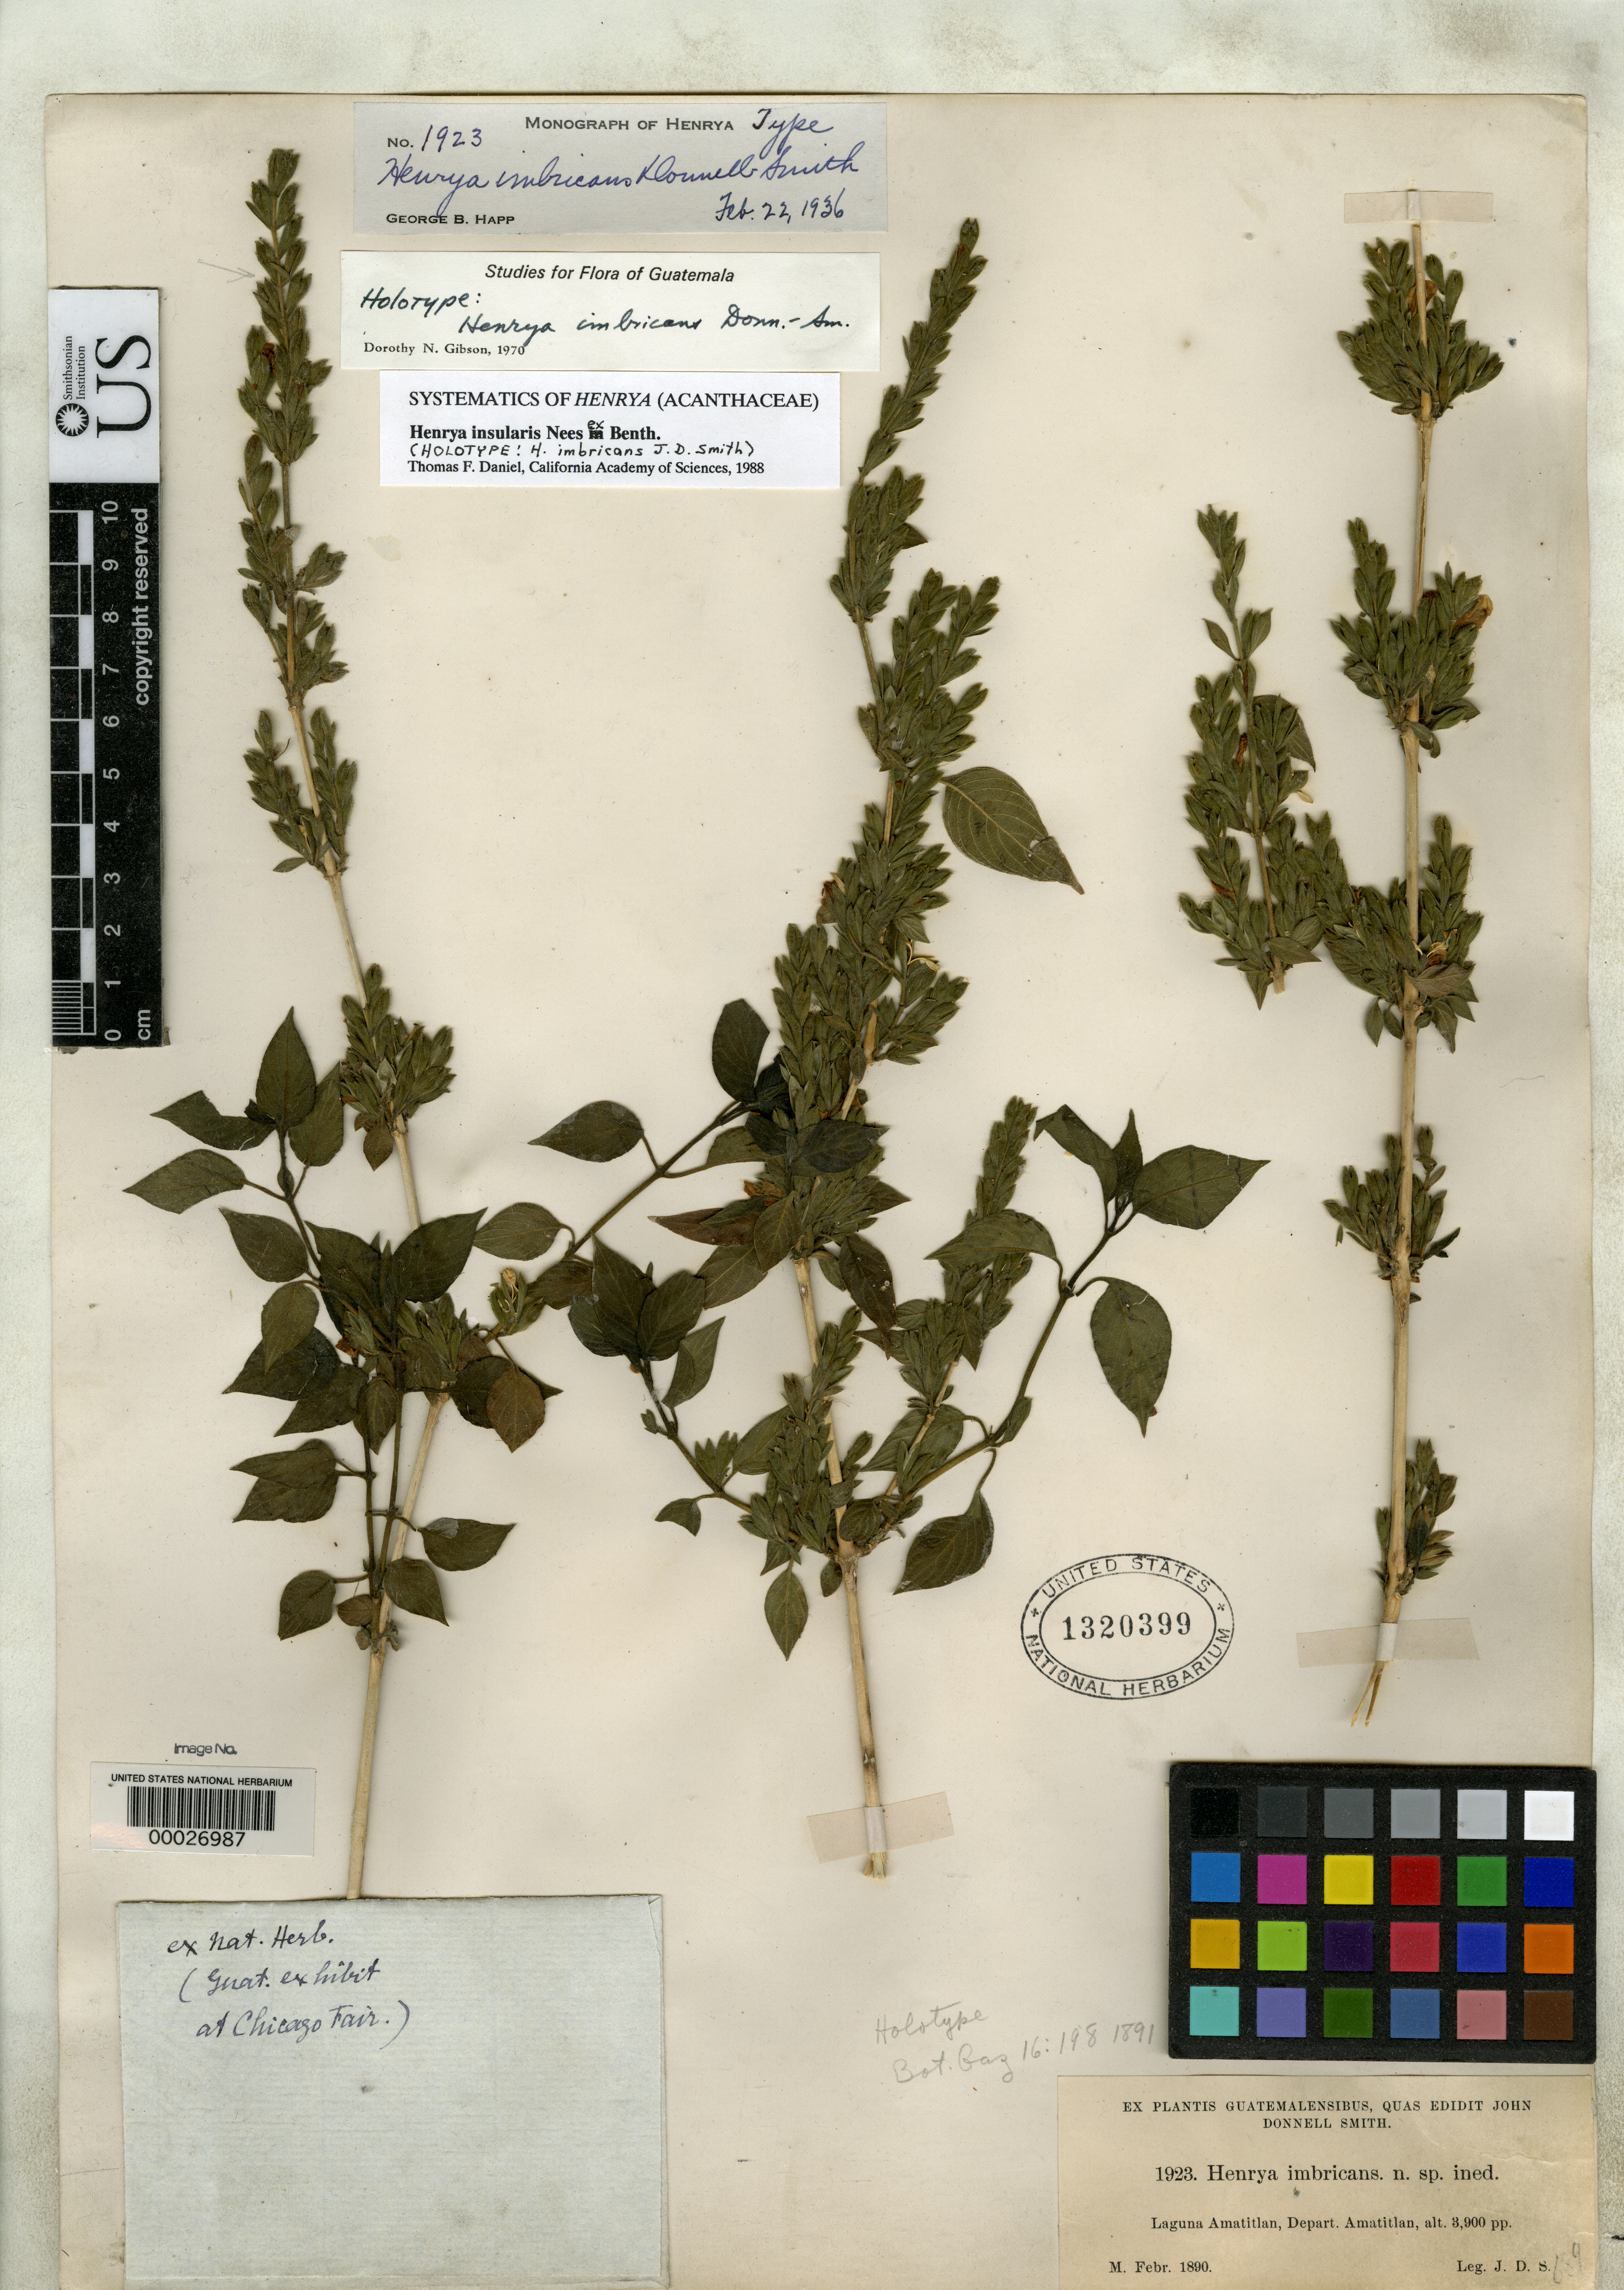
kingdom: Plantae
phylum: Tracheophyta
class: Magnoliopsida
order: Lamiales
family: Acanthaceae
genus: Henrya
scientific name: Henrya imbricans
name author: Donn. Sm.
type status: Holotype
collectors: J. Donnell Smith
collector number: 5641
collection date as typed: Feb 1890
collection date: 1890-02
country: Guatemala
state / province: Guatemala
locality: Banks of Laguna Amatitlán.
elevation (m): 1189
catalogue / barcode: US 1320399